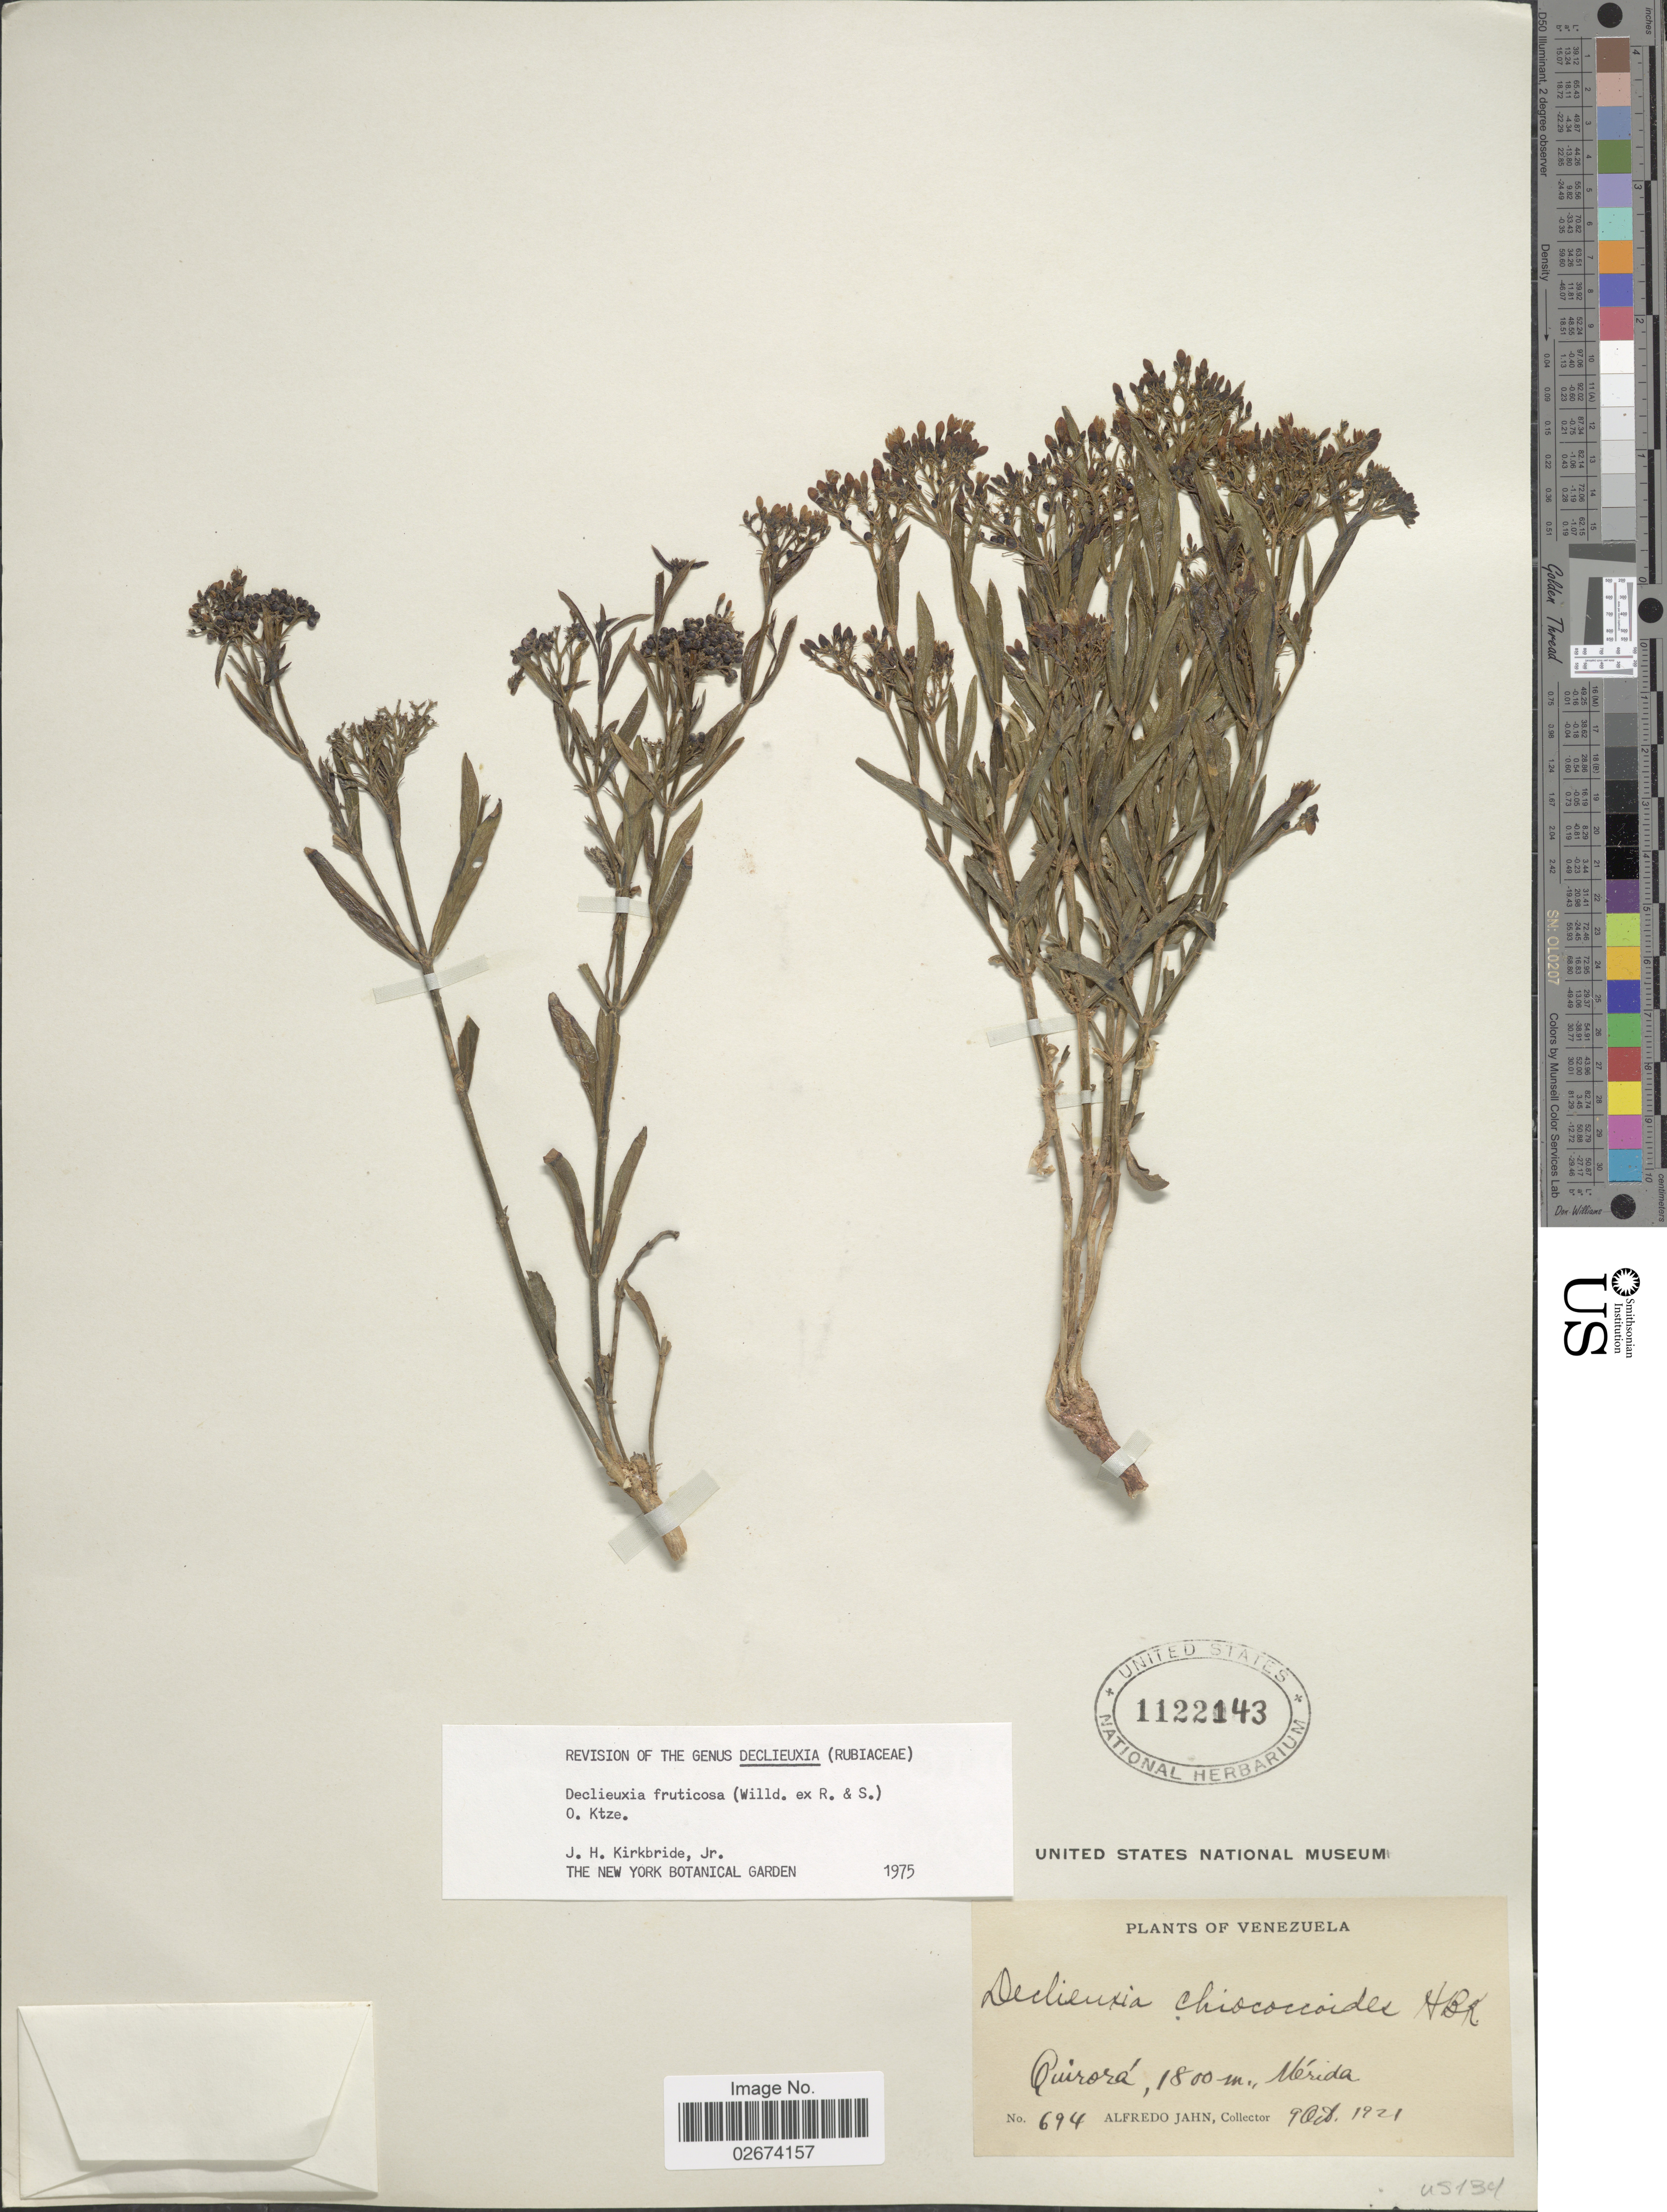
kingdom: Plantae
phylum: Tracheophyta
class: Magnoliopsida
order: Gentianales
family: Rubiaceae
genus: Declieuxia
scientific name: Declieuxia fruticosa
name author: (Willd. ex Roem. & Schult.) Kuntze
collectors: A. Jahn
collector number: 694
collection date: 1921-10-09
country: Venezuela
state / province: Mérida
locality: Quirorá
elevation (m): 1800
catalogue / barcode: US 1122143